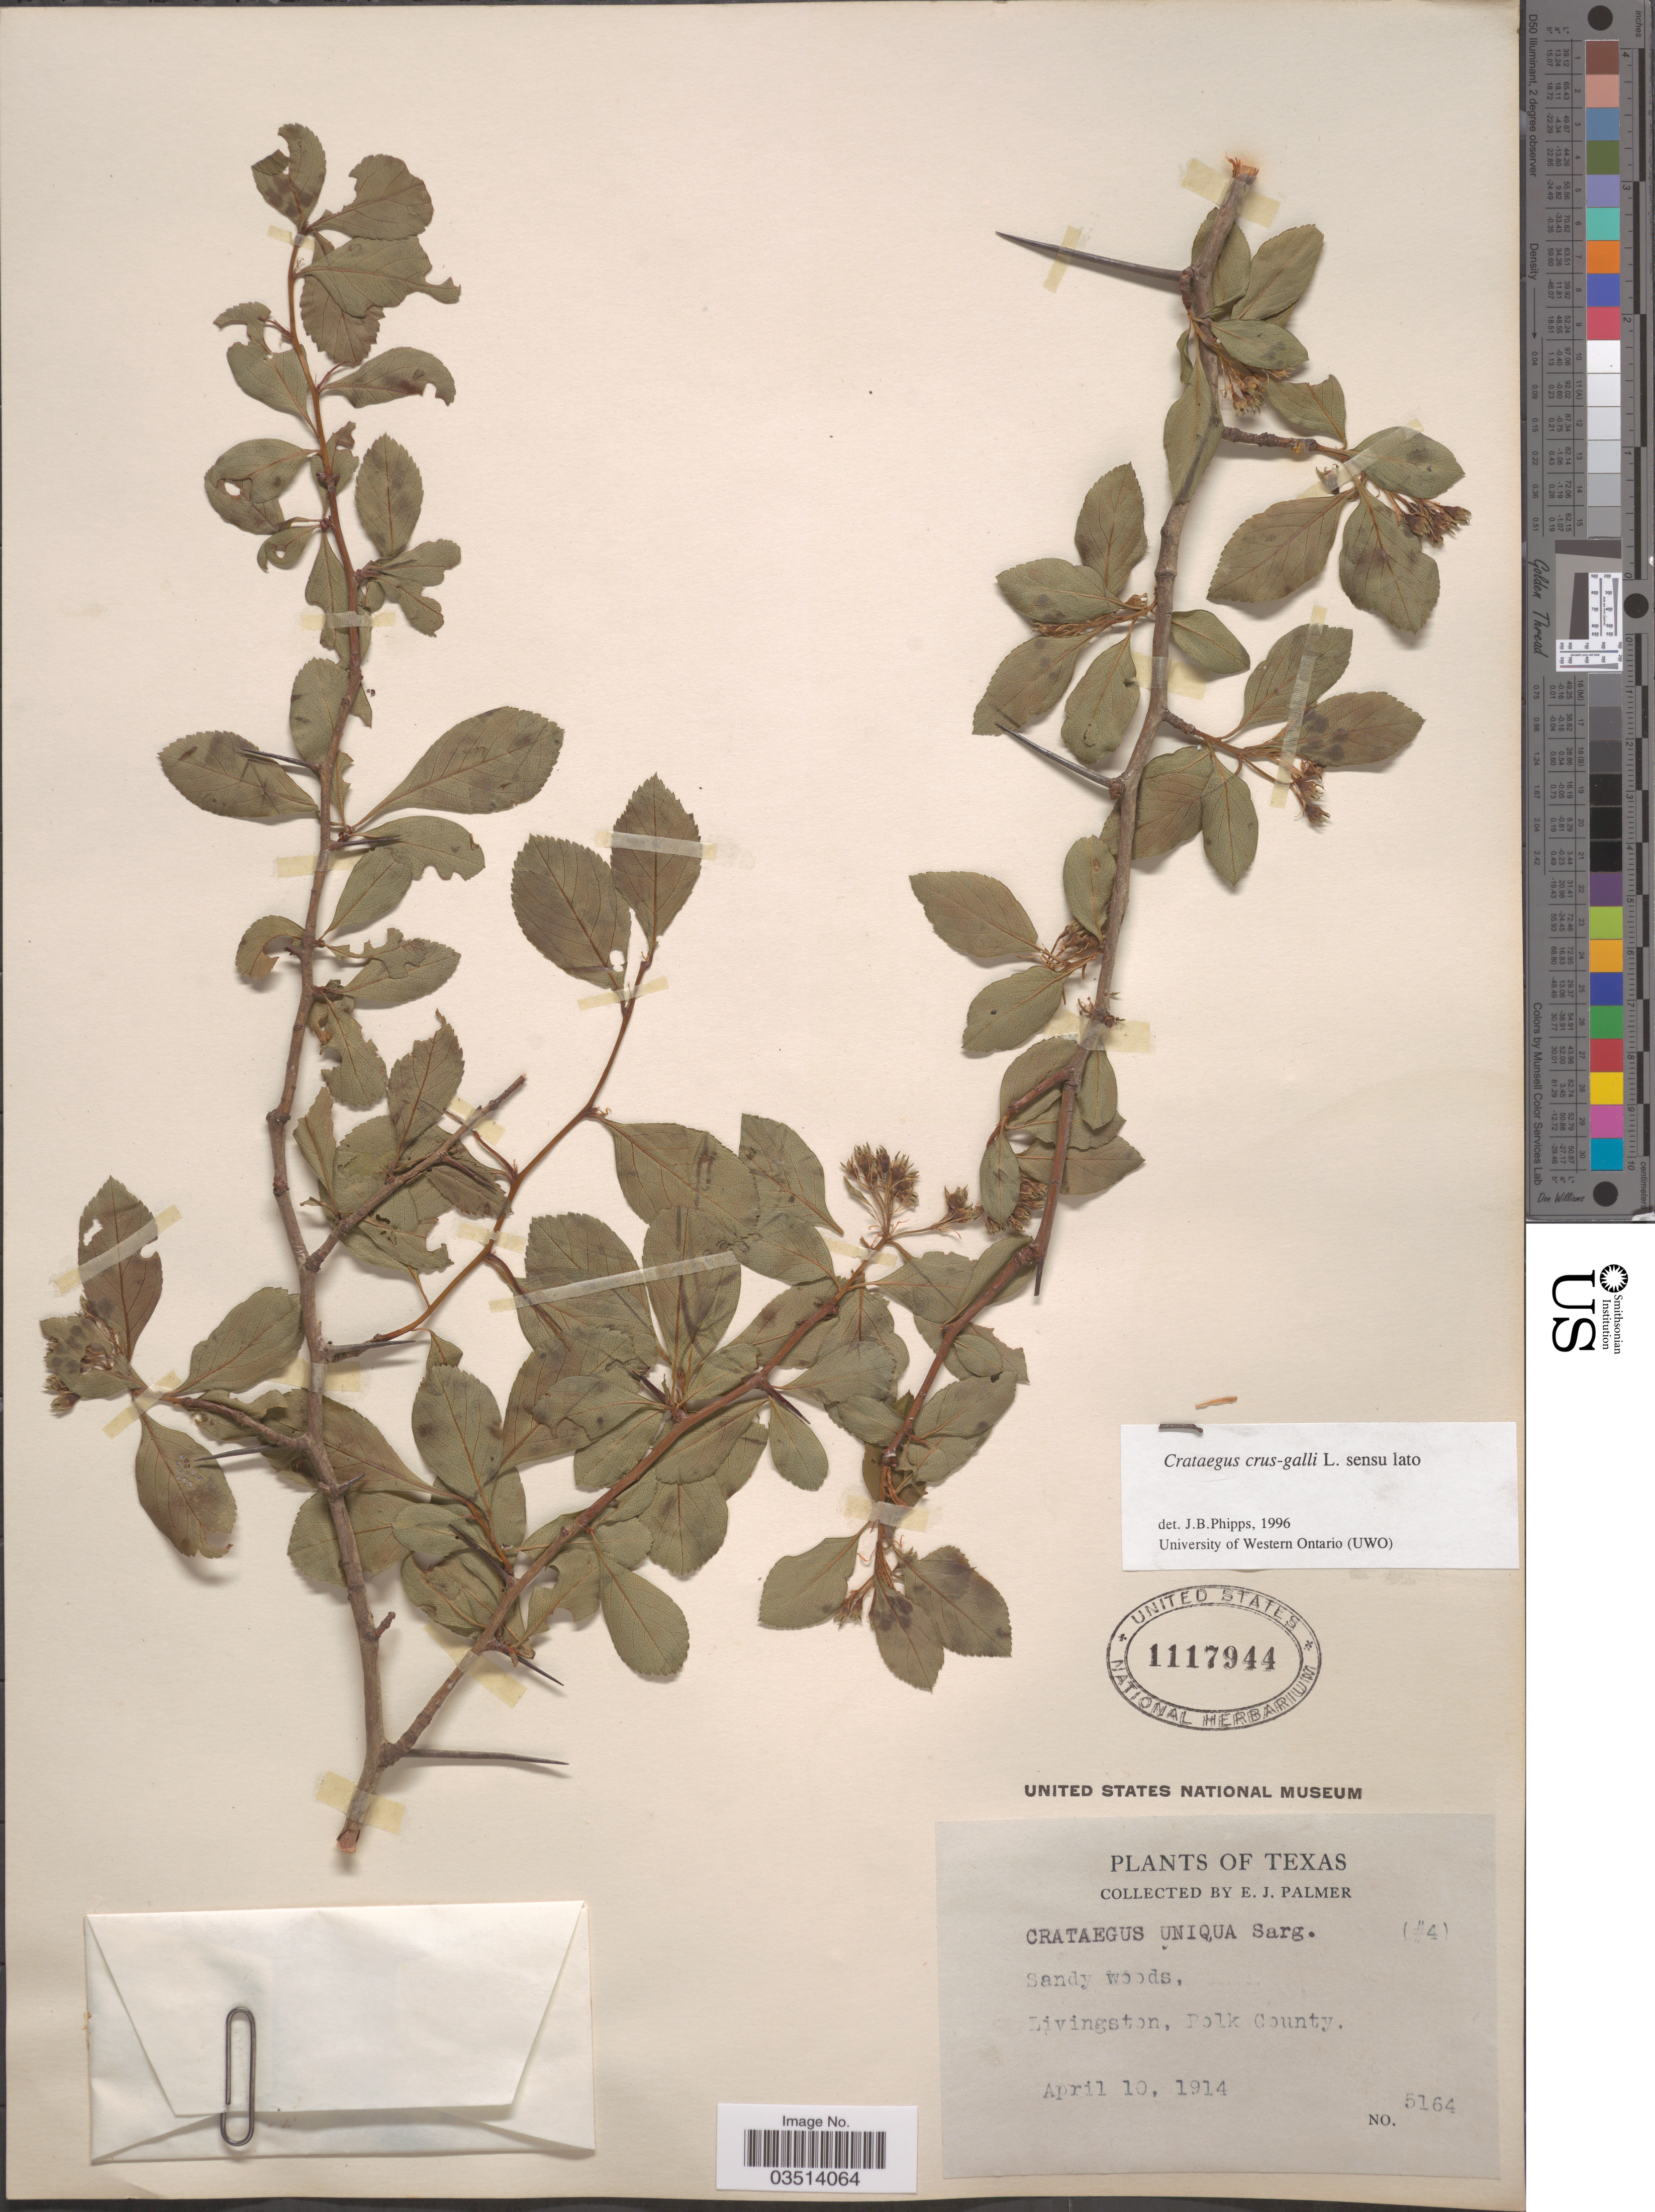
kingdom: Plantae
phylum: Tracheophyta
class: Magnoliopsida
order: Rosales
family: Rosaceae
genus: Crataegus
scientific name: Crataegus crus-galli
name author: L.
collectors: E. J. Palmer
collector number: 5164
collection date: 1914-04-10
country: United States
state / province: Texas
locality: Livingston, Polk County.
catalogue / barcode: US 1117944